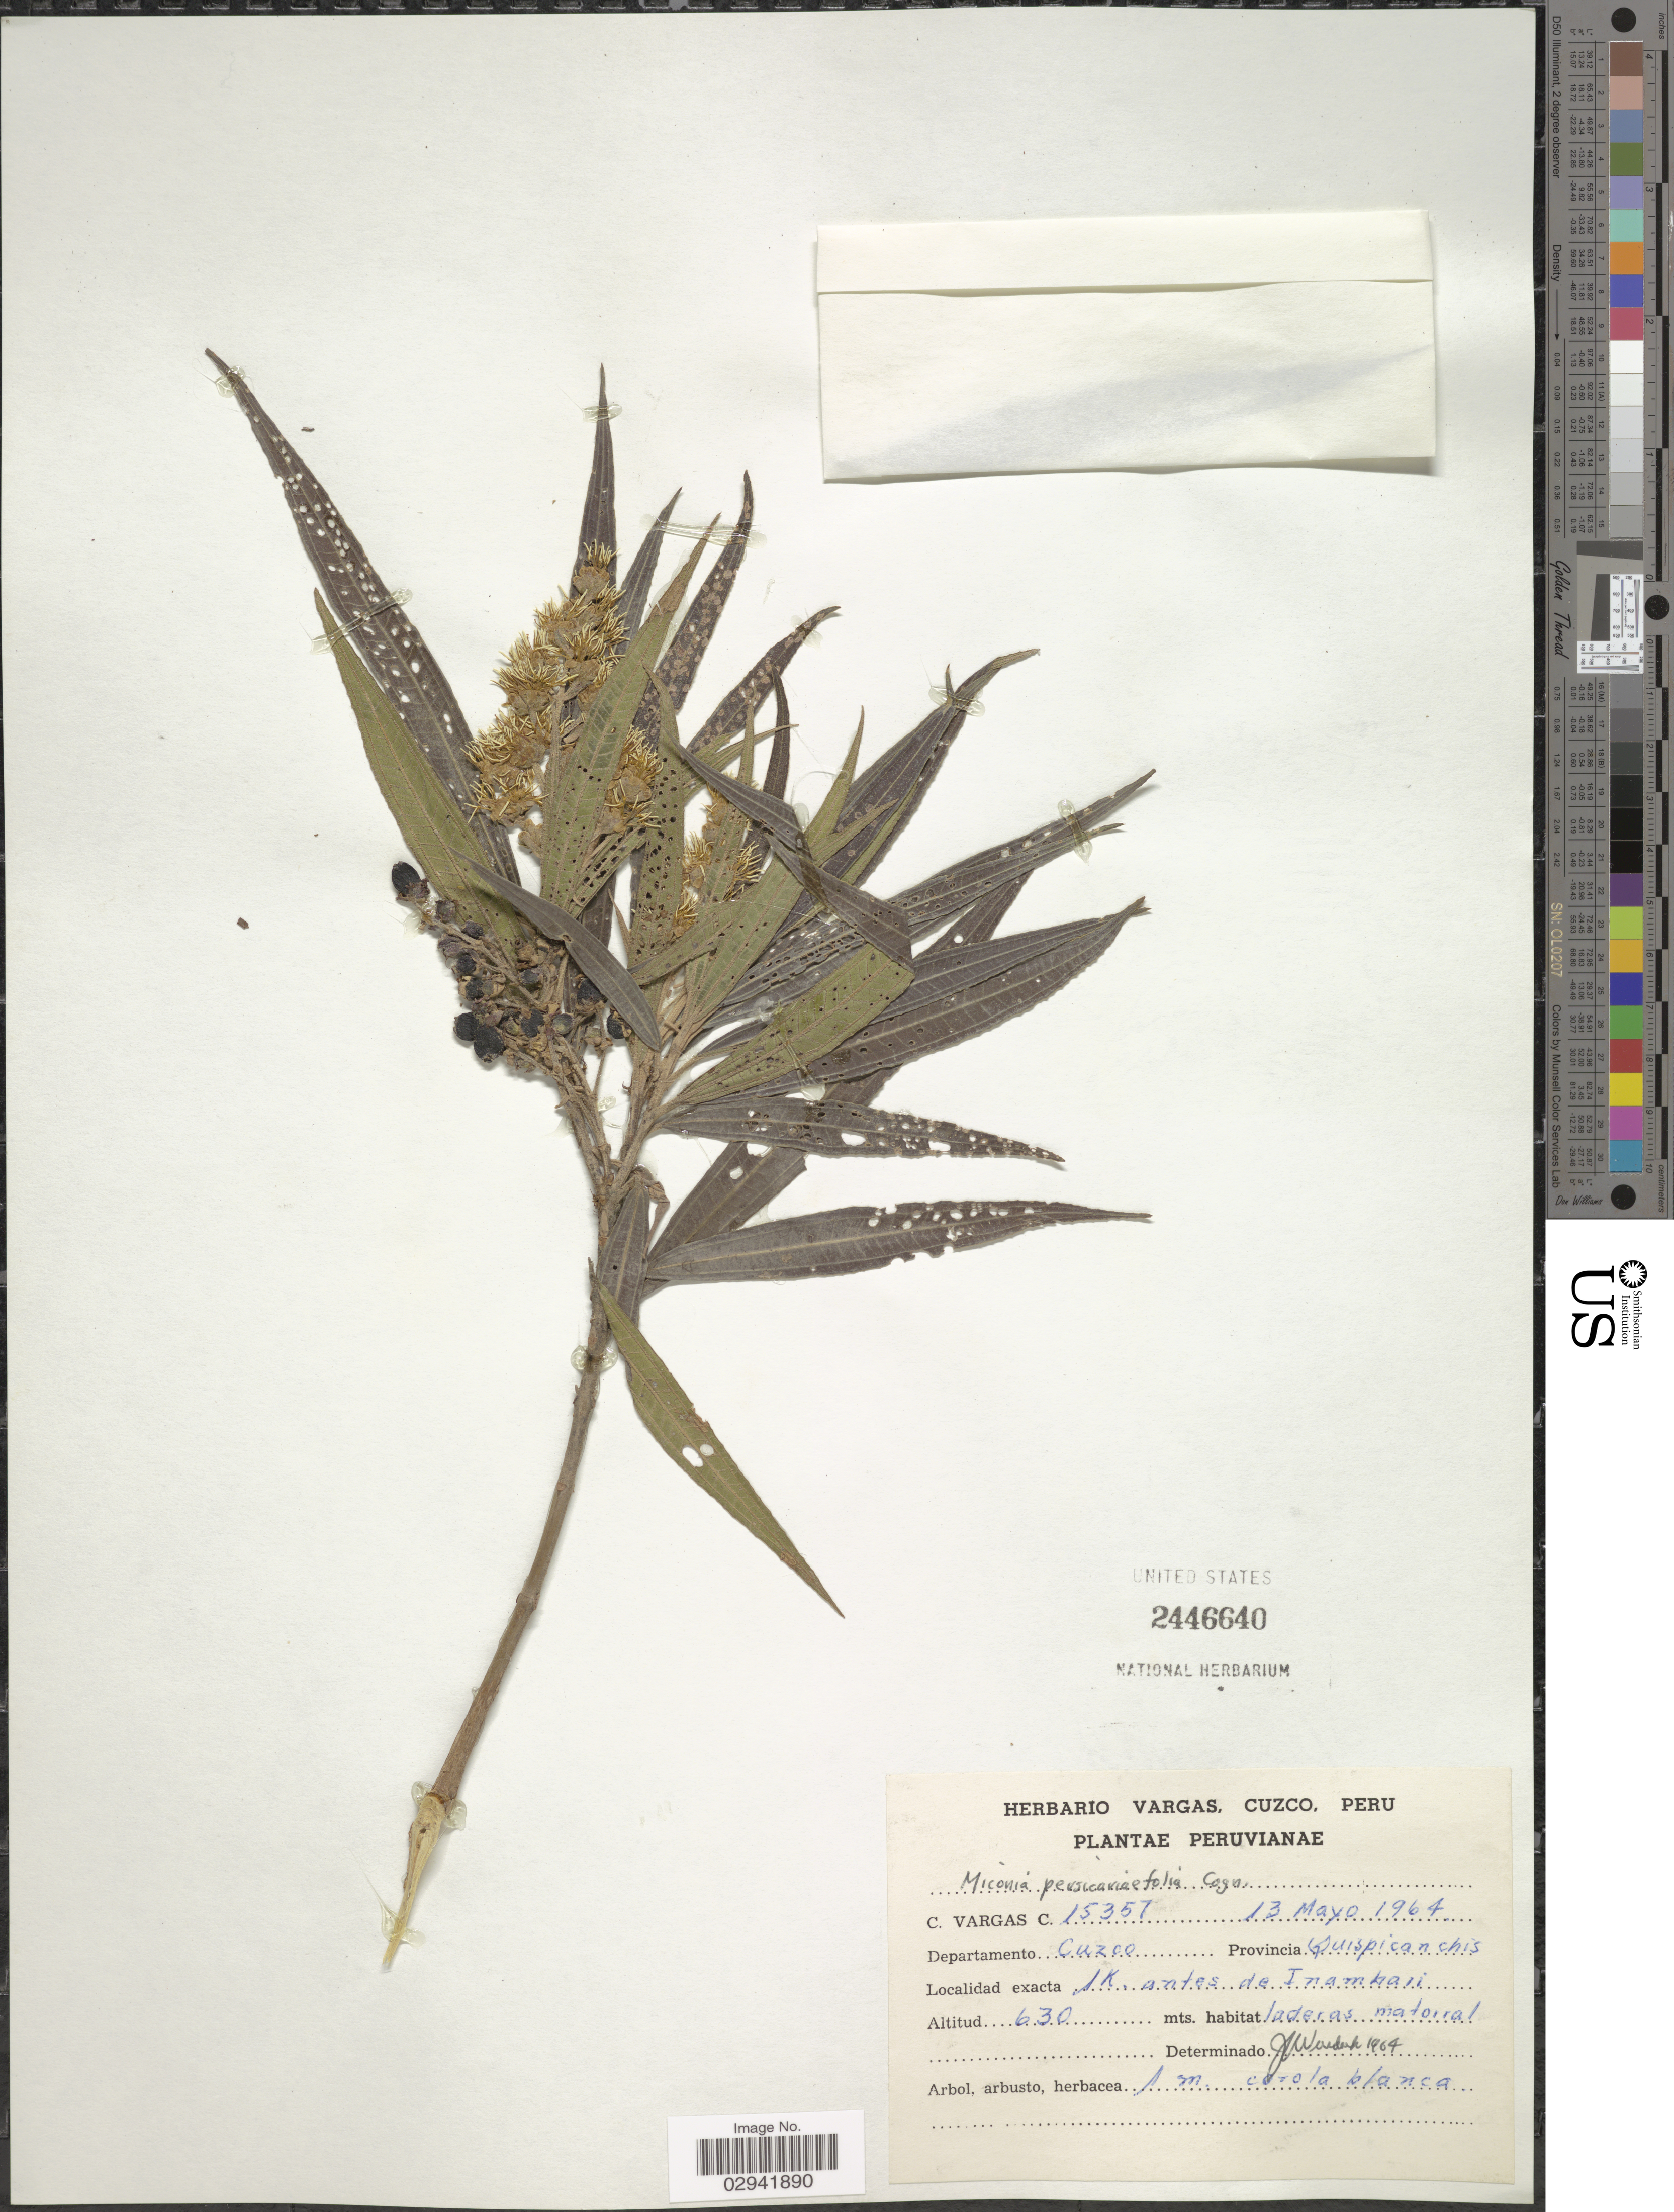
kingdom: Plantae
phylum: Tracheophyta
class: Magnoliopsida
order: Myrtales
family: Melastomataceae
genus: Miconia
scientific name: Miconia persicariaefolia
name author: Cogn.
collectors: C. Vargas Calderón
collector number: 15357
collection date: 1964-05-13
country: Peru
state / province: Cusco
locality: Departamento Cuzco, Provincia Quispicanchis. 1 K. antes de Inambari.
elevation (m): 630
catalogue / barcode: US 2446640